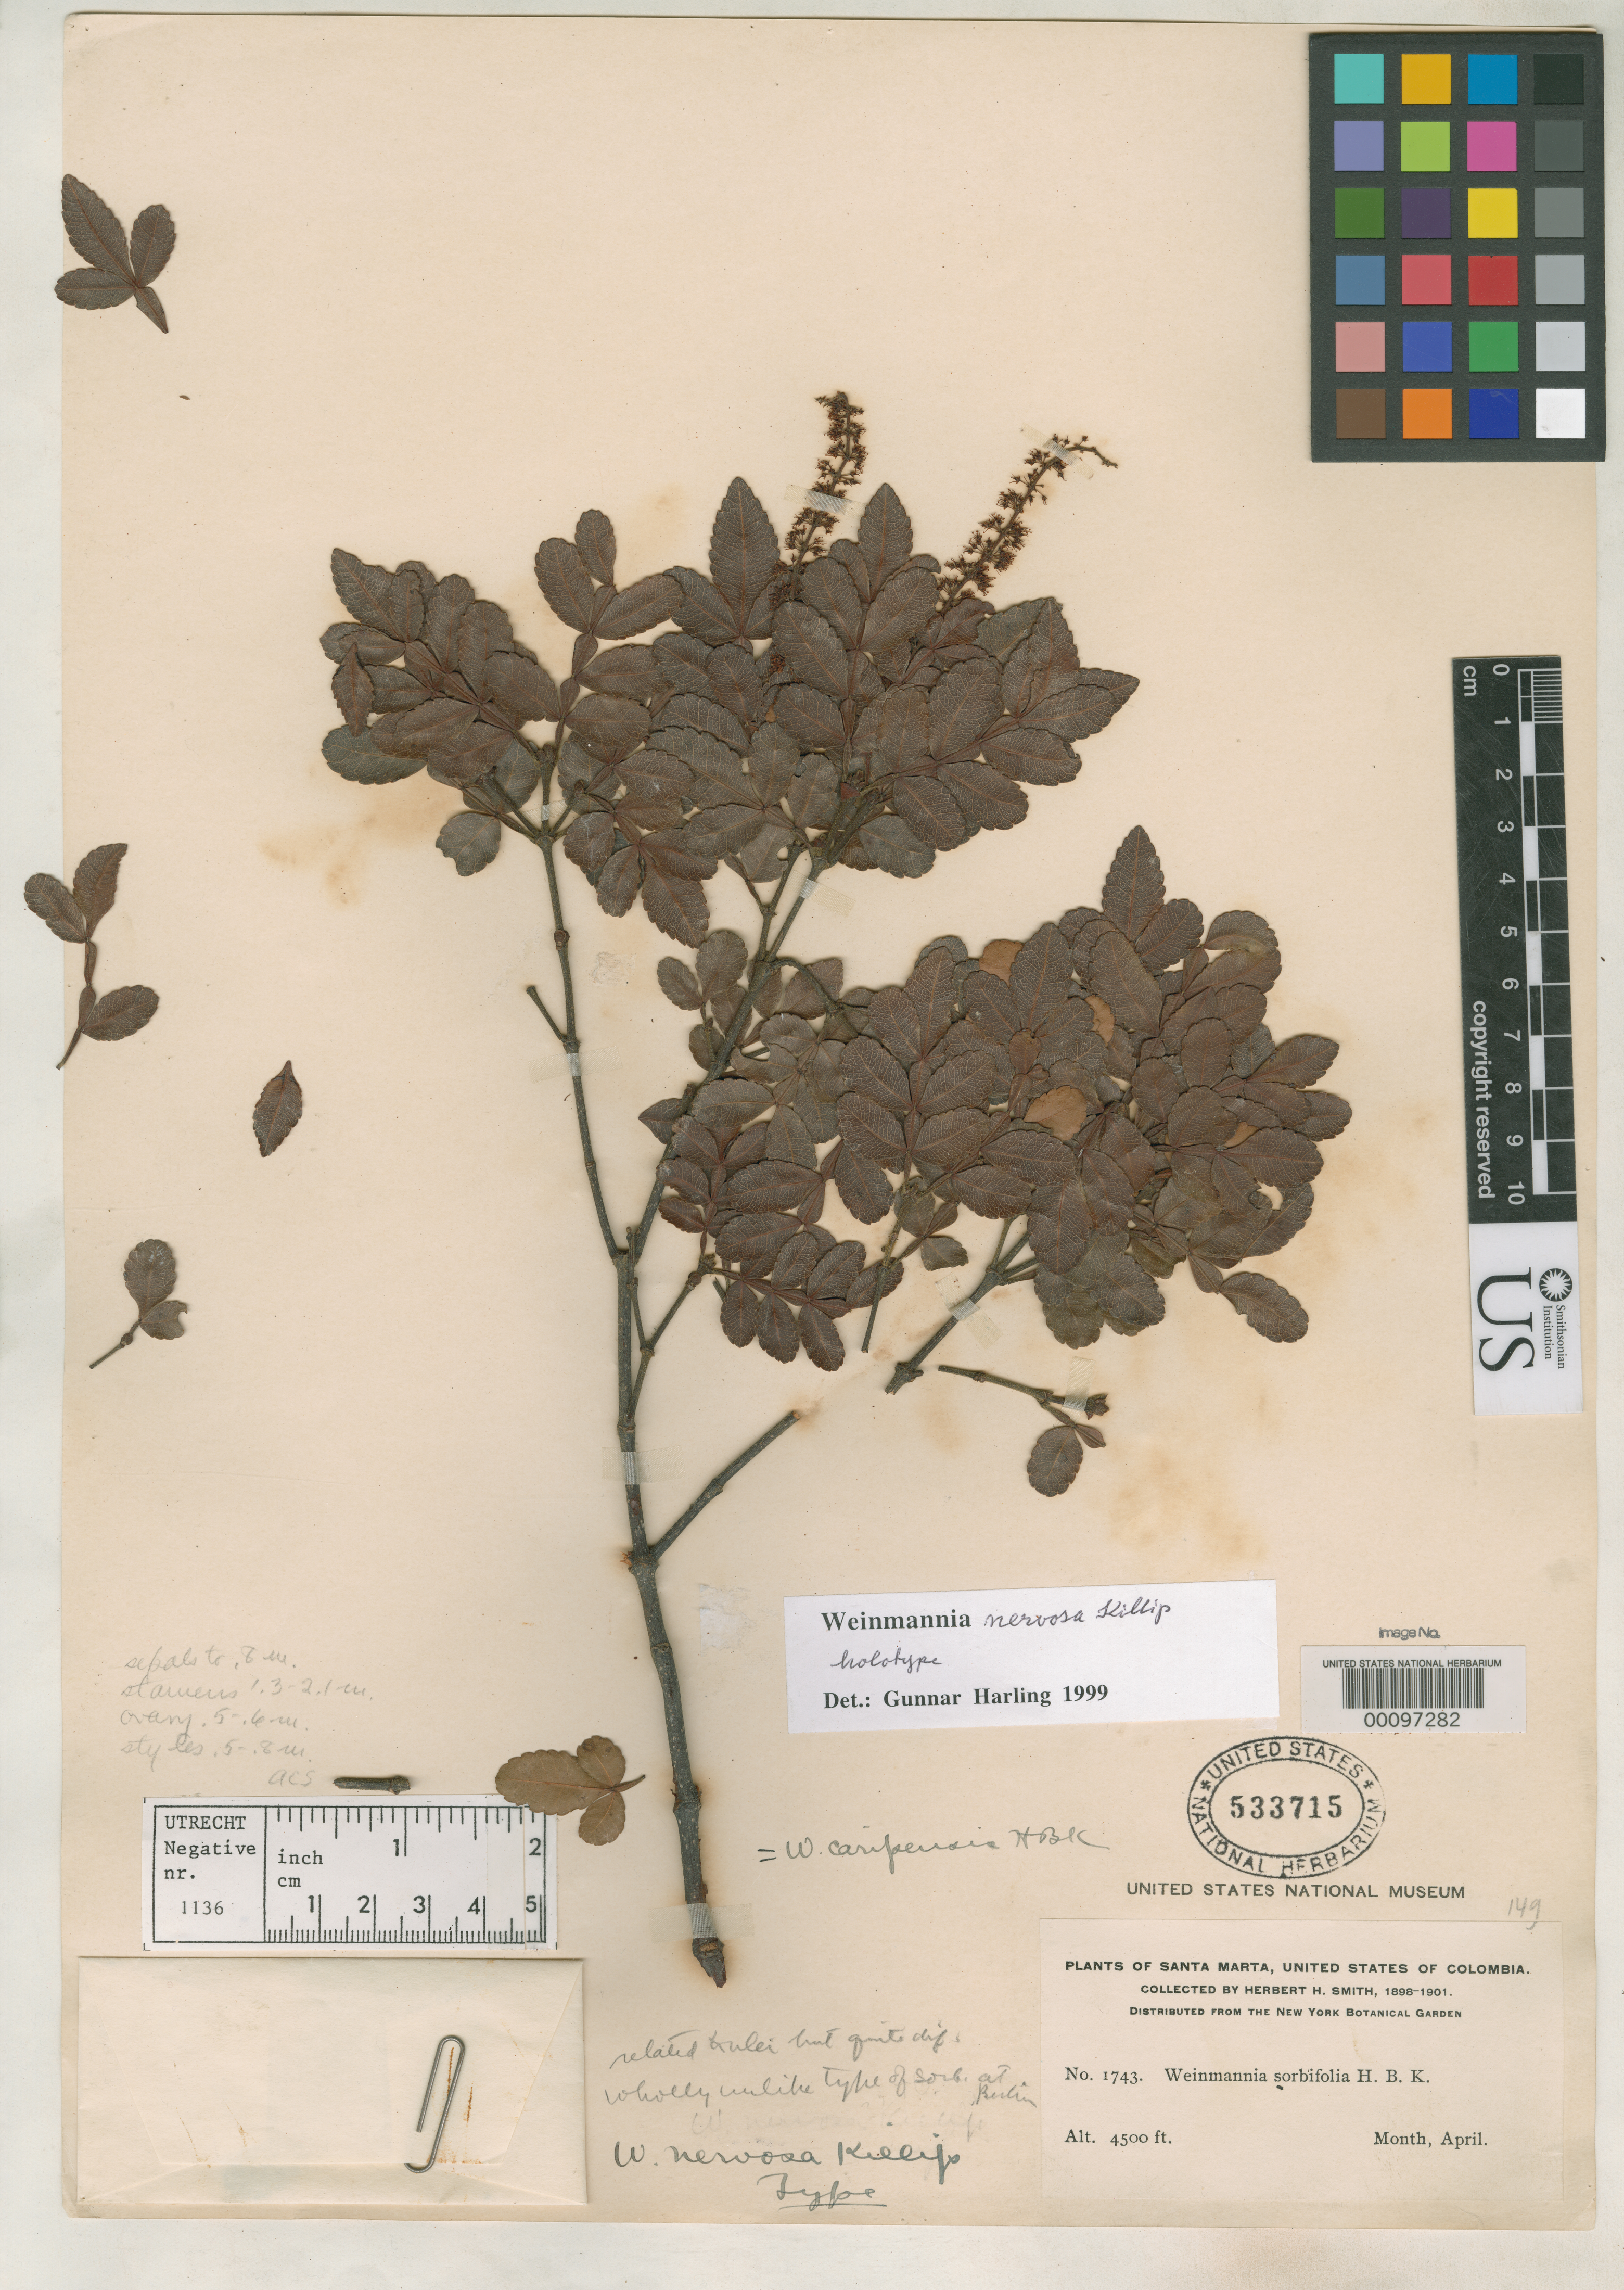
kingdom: Plantae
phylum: Tracheophyta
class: Magnoliopsida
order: Oxalidales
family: Cunoniaceae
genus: Weinmannia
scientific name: Weinmannia nervosa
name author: Killip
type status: Holotype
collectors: Herbert H. Smith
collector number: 1743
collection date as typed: Apr 1898 or -- Apr 1899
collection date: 1898-04 or 1899-04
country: Colombia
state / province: Magdalena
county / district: Santa Marta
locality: Santa Marta Mountains.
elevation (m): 1400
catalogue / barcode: US 533715